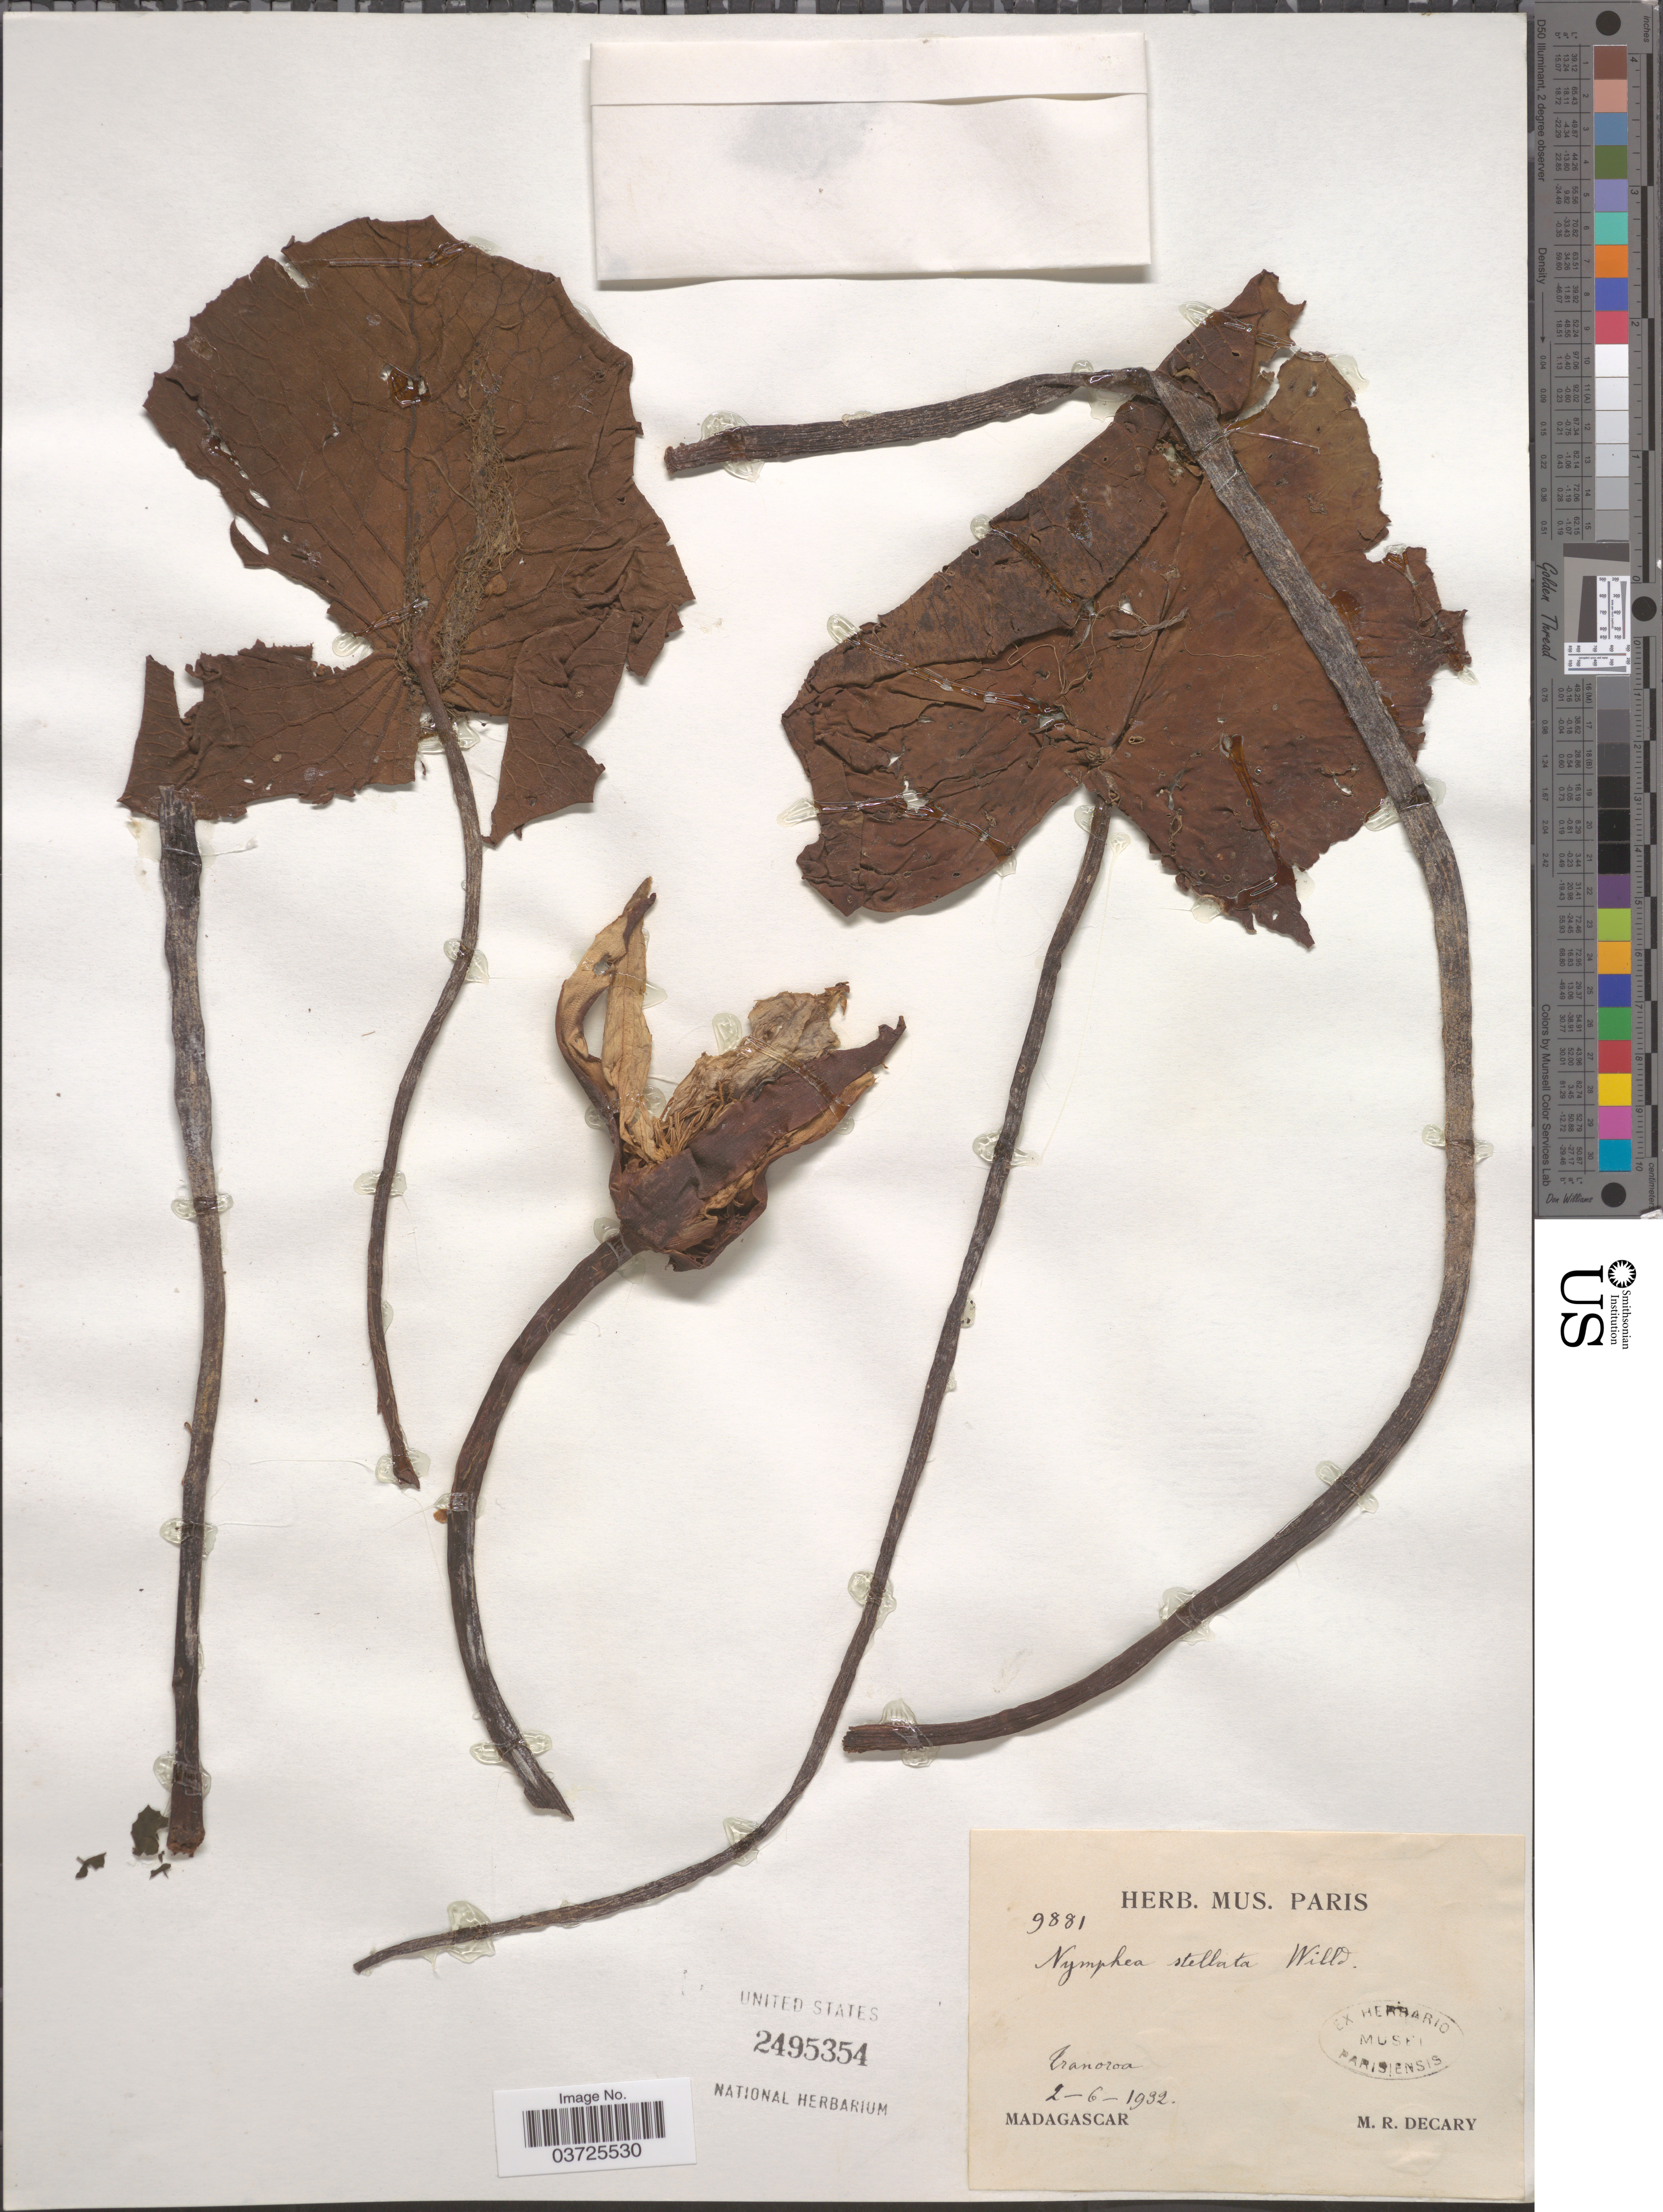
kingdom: Plantae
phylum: Tracheophyta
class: Magnoliopsida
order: Nymphaeales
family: Nymphaeaceae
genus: Nymphaea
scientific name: Nymphaea stellata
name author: Willd.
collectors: R. Decary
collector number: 9881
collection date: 1932-06-02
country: Madagascar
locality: Tranoroa.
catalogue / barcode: US 2495354